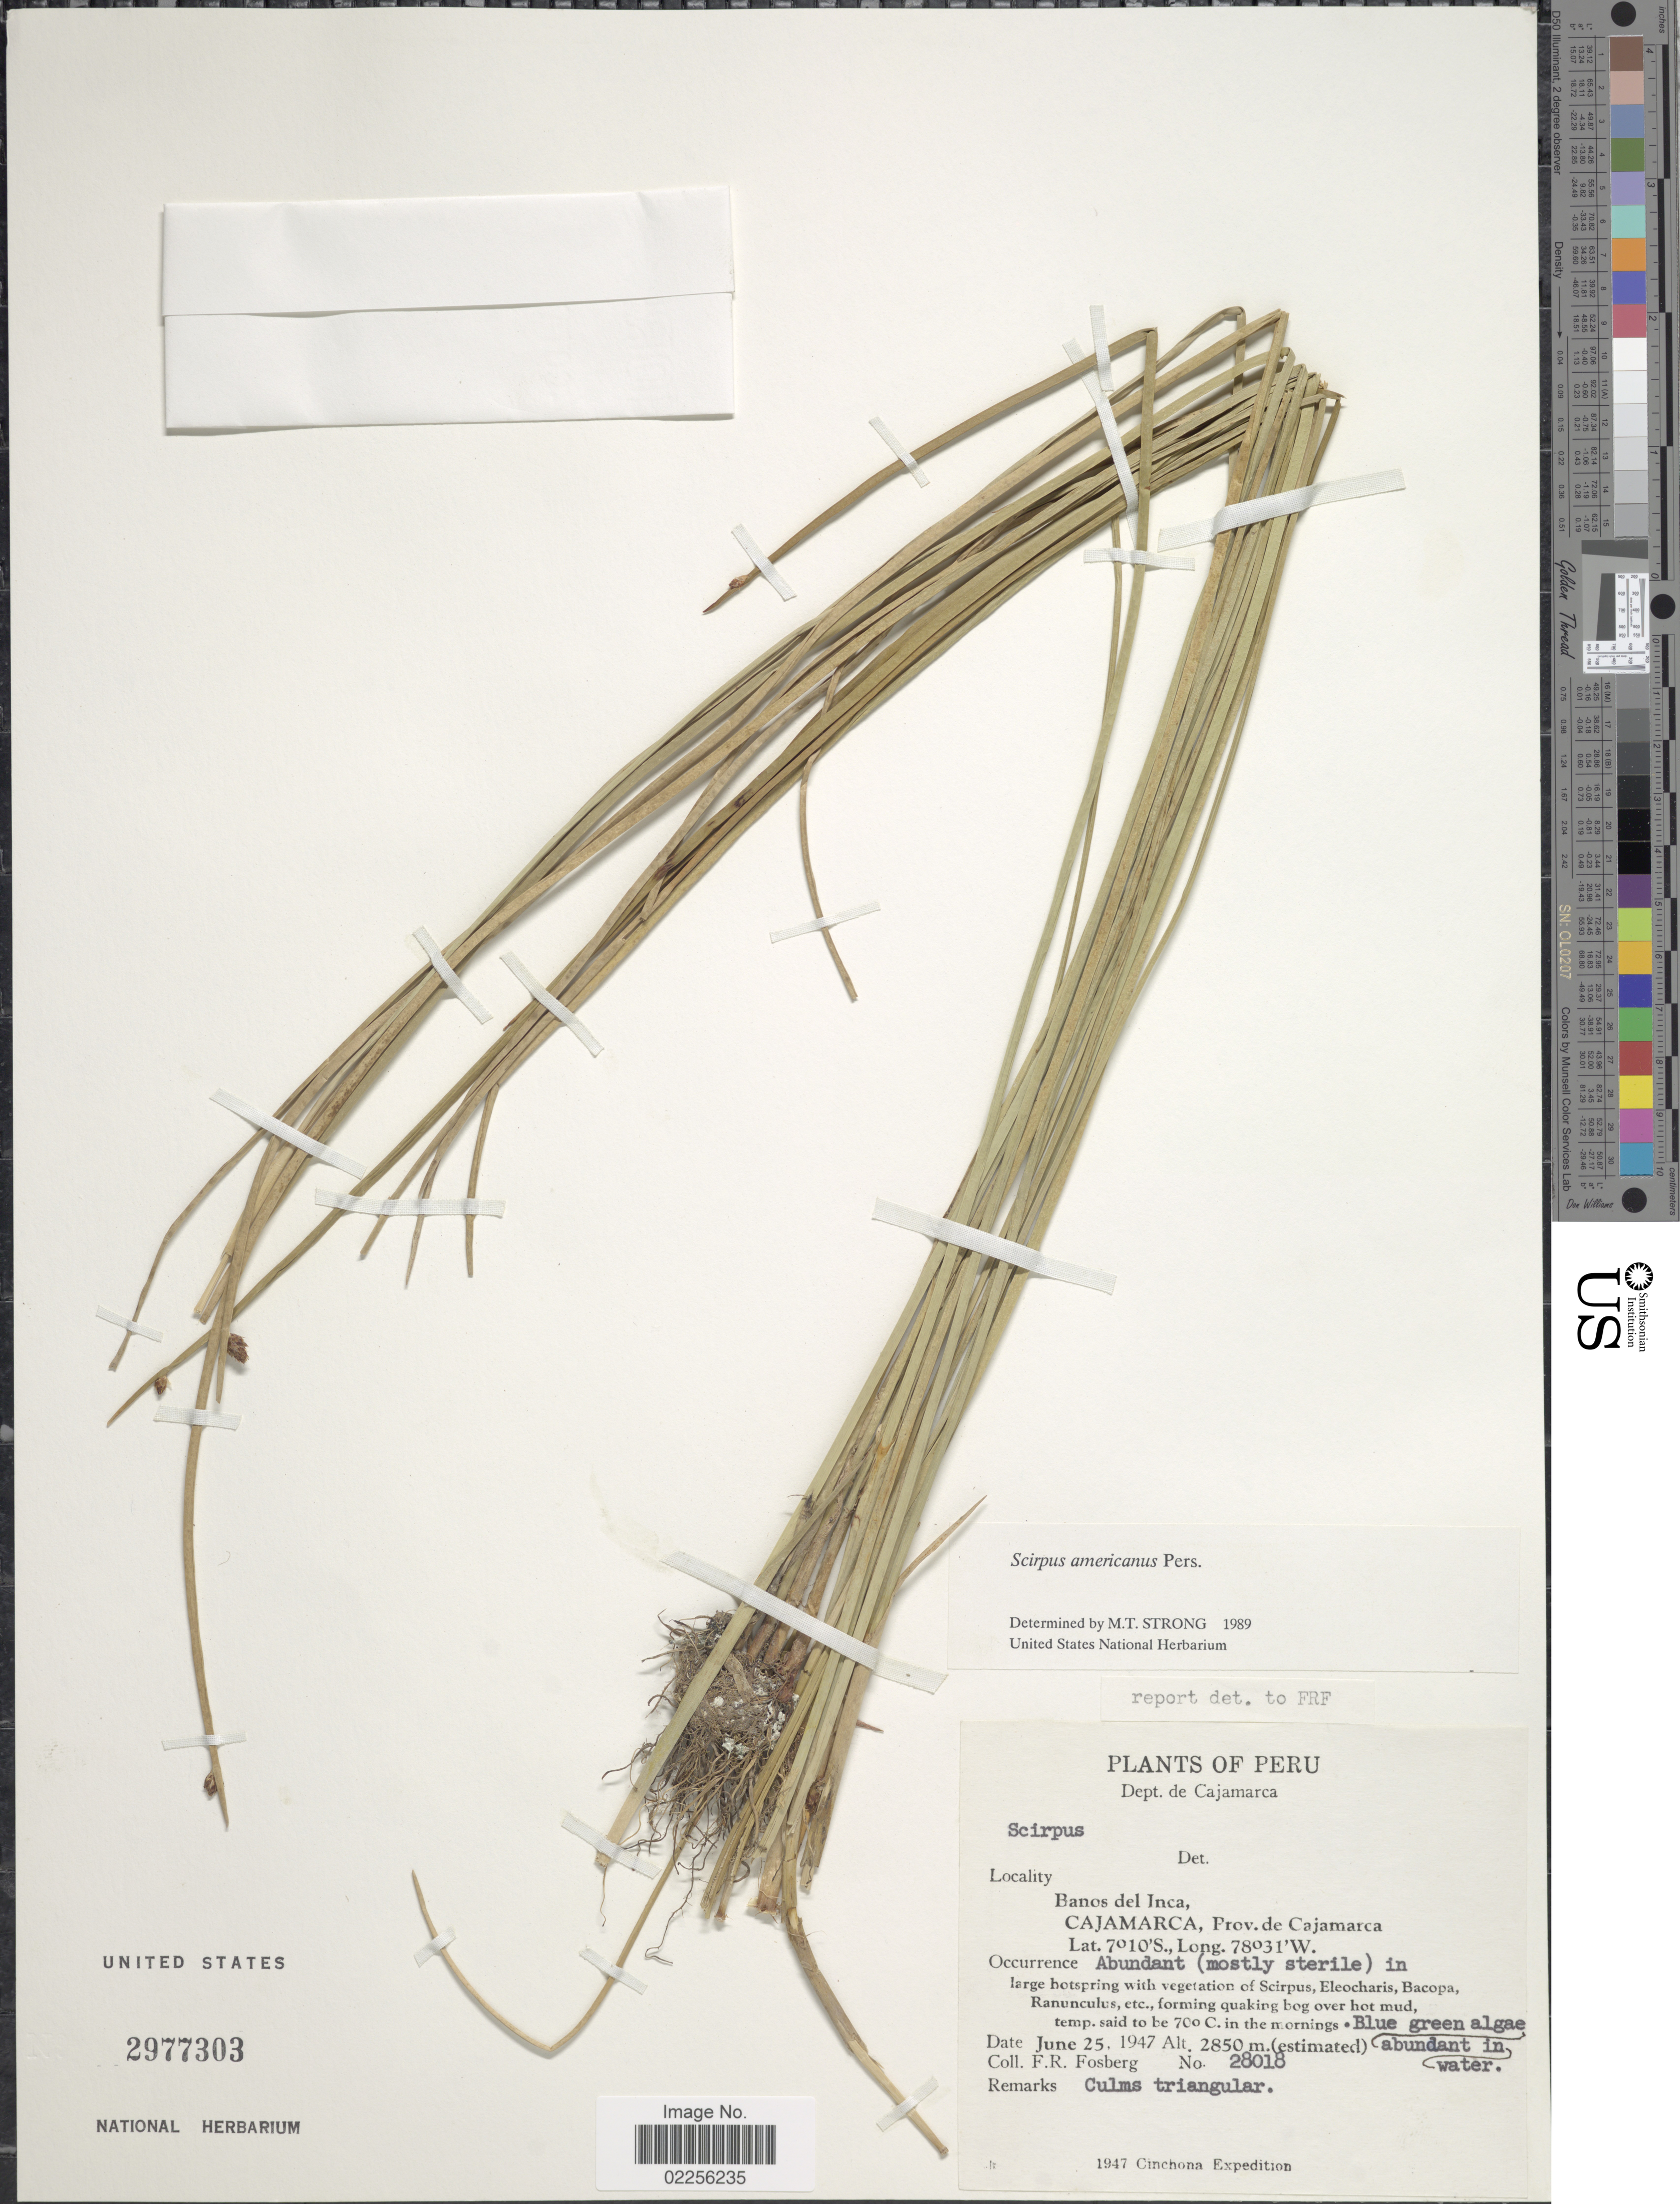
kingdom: Plantae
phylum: Tracheophyta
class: Liliopsida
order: Poales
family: Cyperaceae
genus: Schoenoplectus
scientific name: Schoenoplectus pungens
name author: (Vahl) Palla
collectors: F. R. Fosberg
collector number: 28018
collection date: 1947-06-25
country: Peru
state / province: Cajamarca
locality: Dept de Cajamarca, Banos del Inca, Cajamarca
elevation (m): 2850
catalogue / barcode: US 2977303